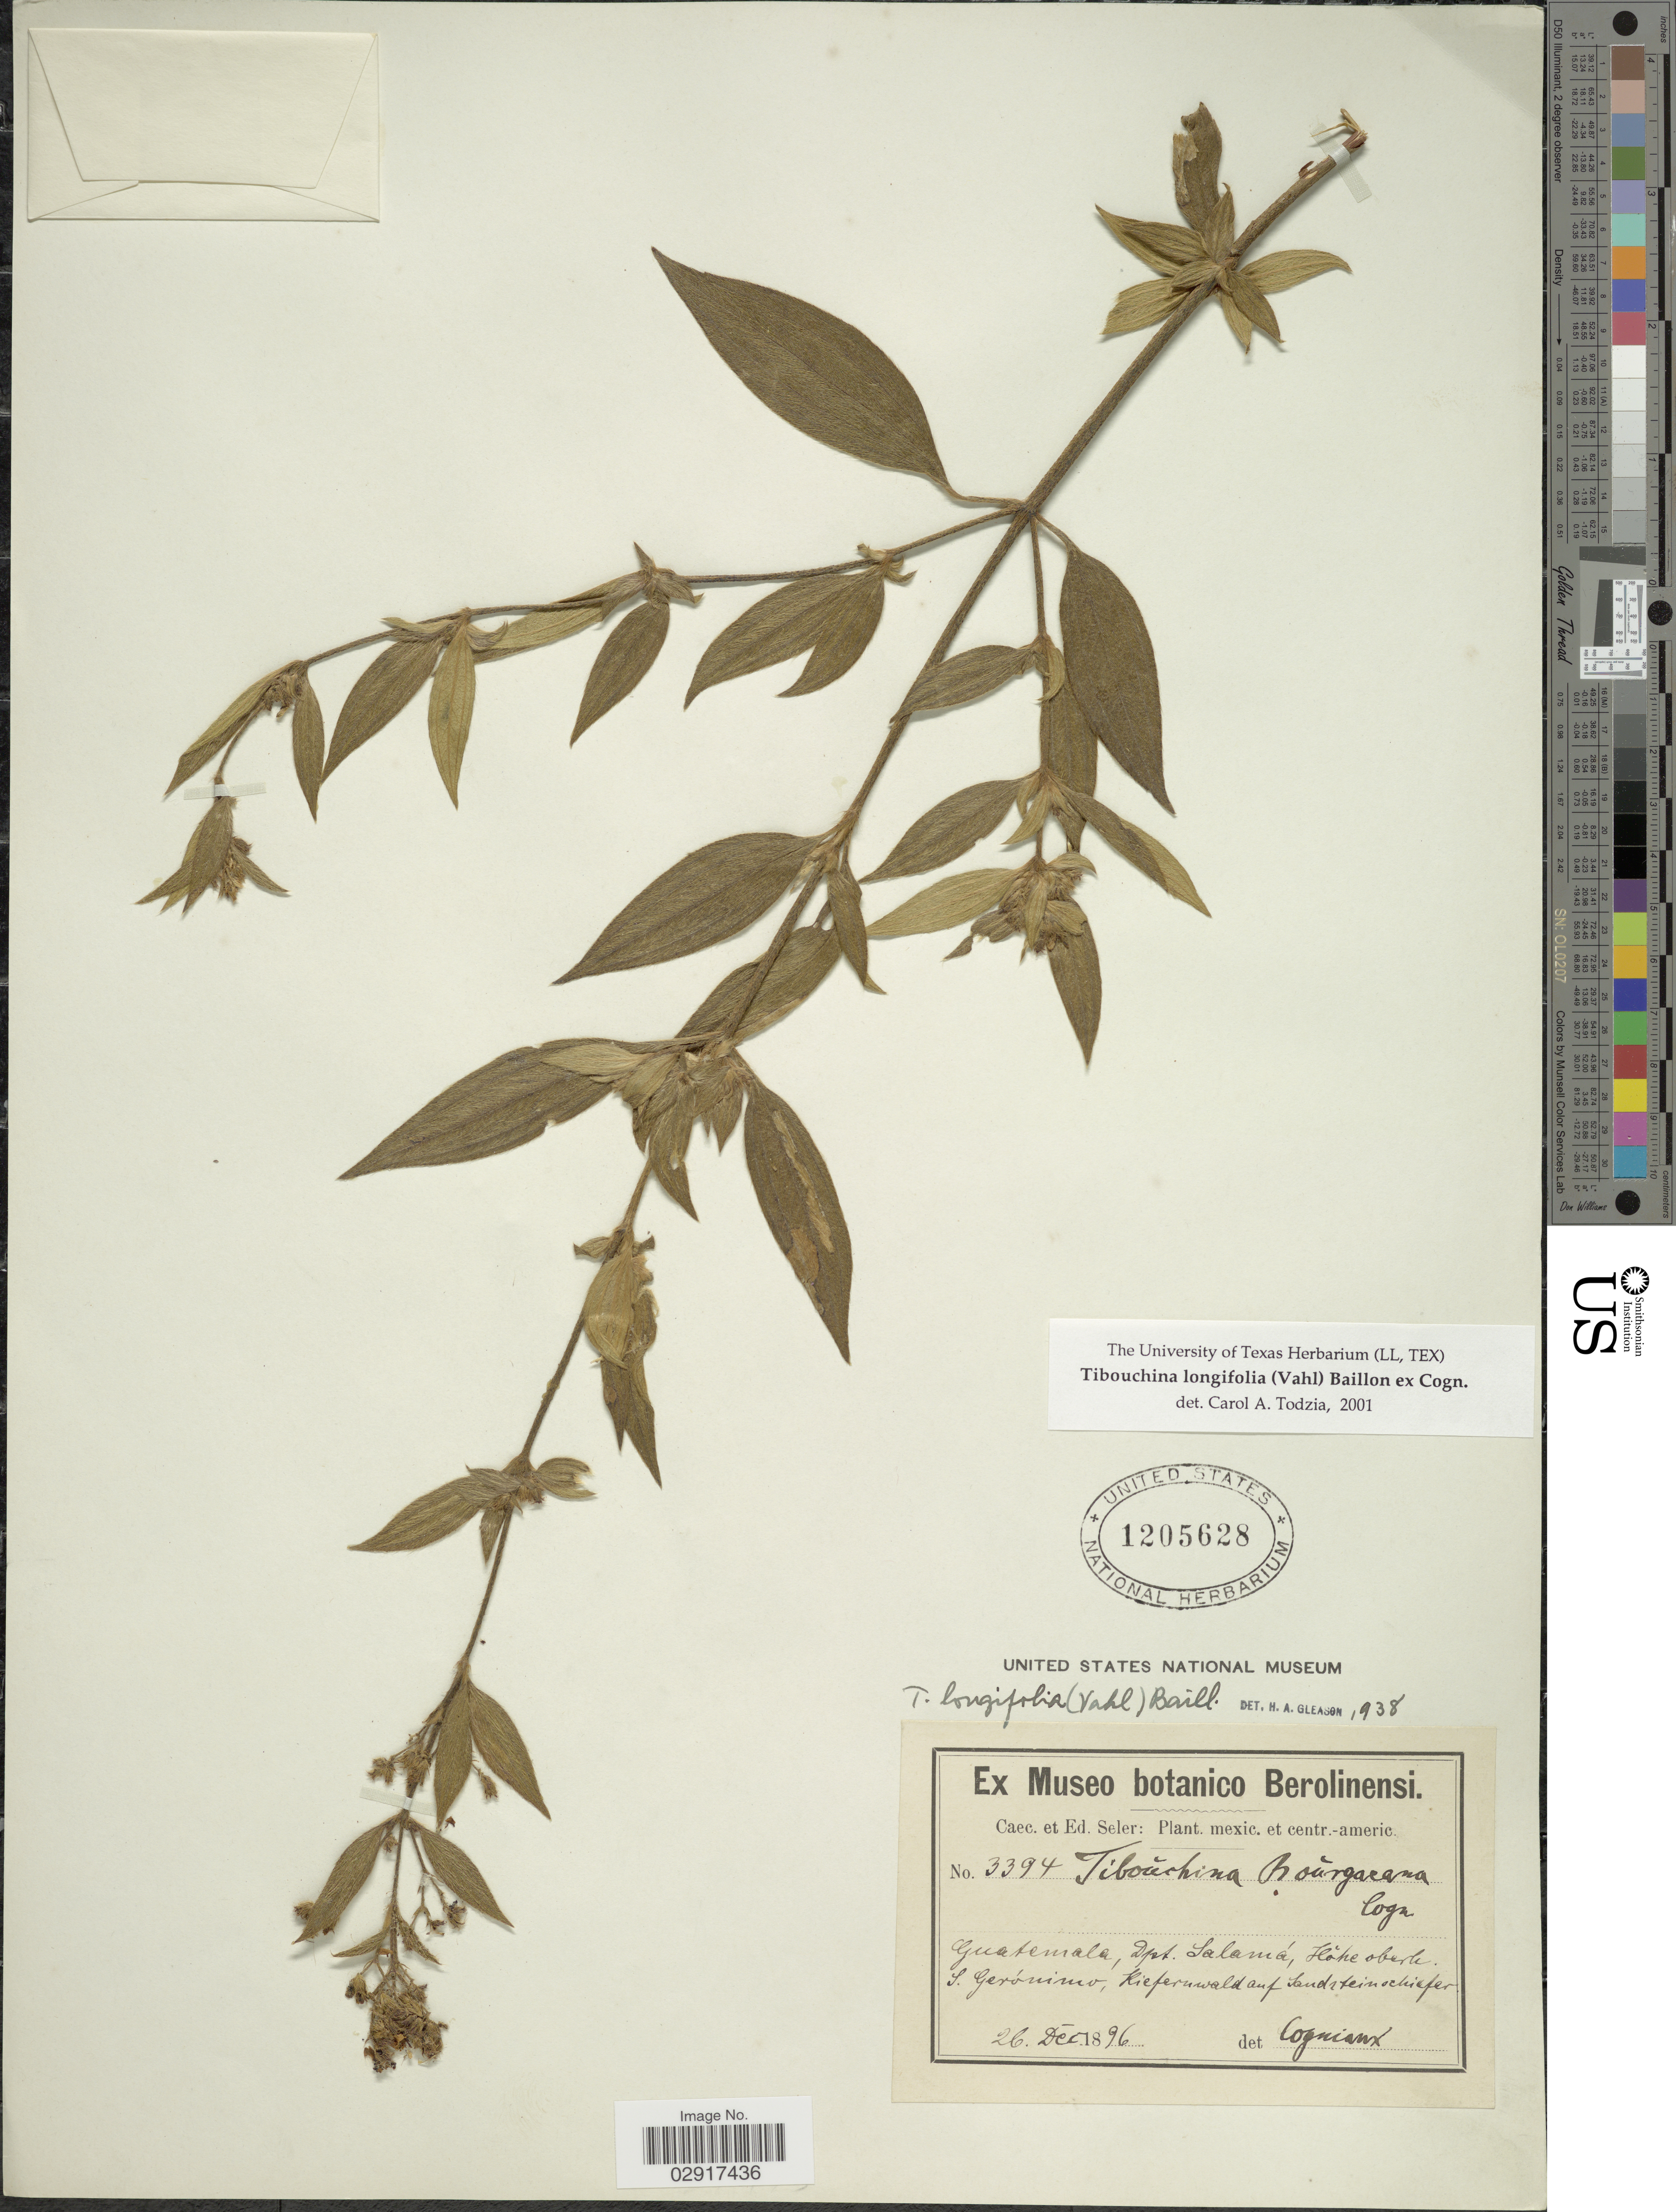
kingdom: Plantae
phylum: Tracheophyta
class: Magnoliopsida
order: Myrtales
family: Melastomataceae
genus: Chaetogastra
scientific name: Chaetogastra longifolia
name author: (Vahl) DC.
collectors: C. Seler & E. G. Seler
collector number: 3394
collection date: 1896-12-26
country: Guatemala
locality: Dpt. Salamá, Hóhe oberh. S. Gerónimo, Kiefernwald auf Sandstein schiefer.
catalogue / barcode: US 1205628